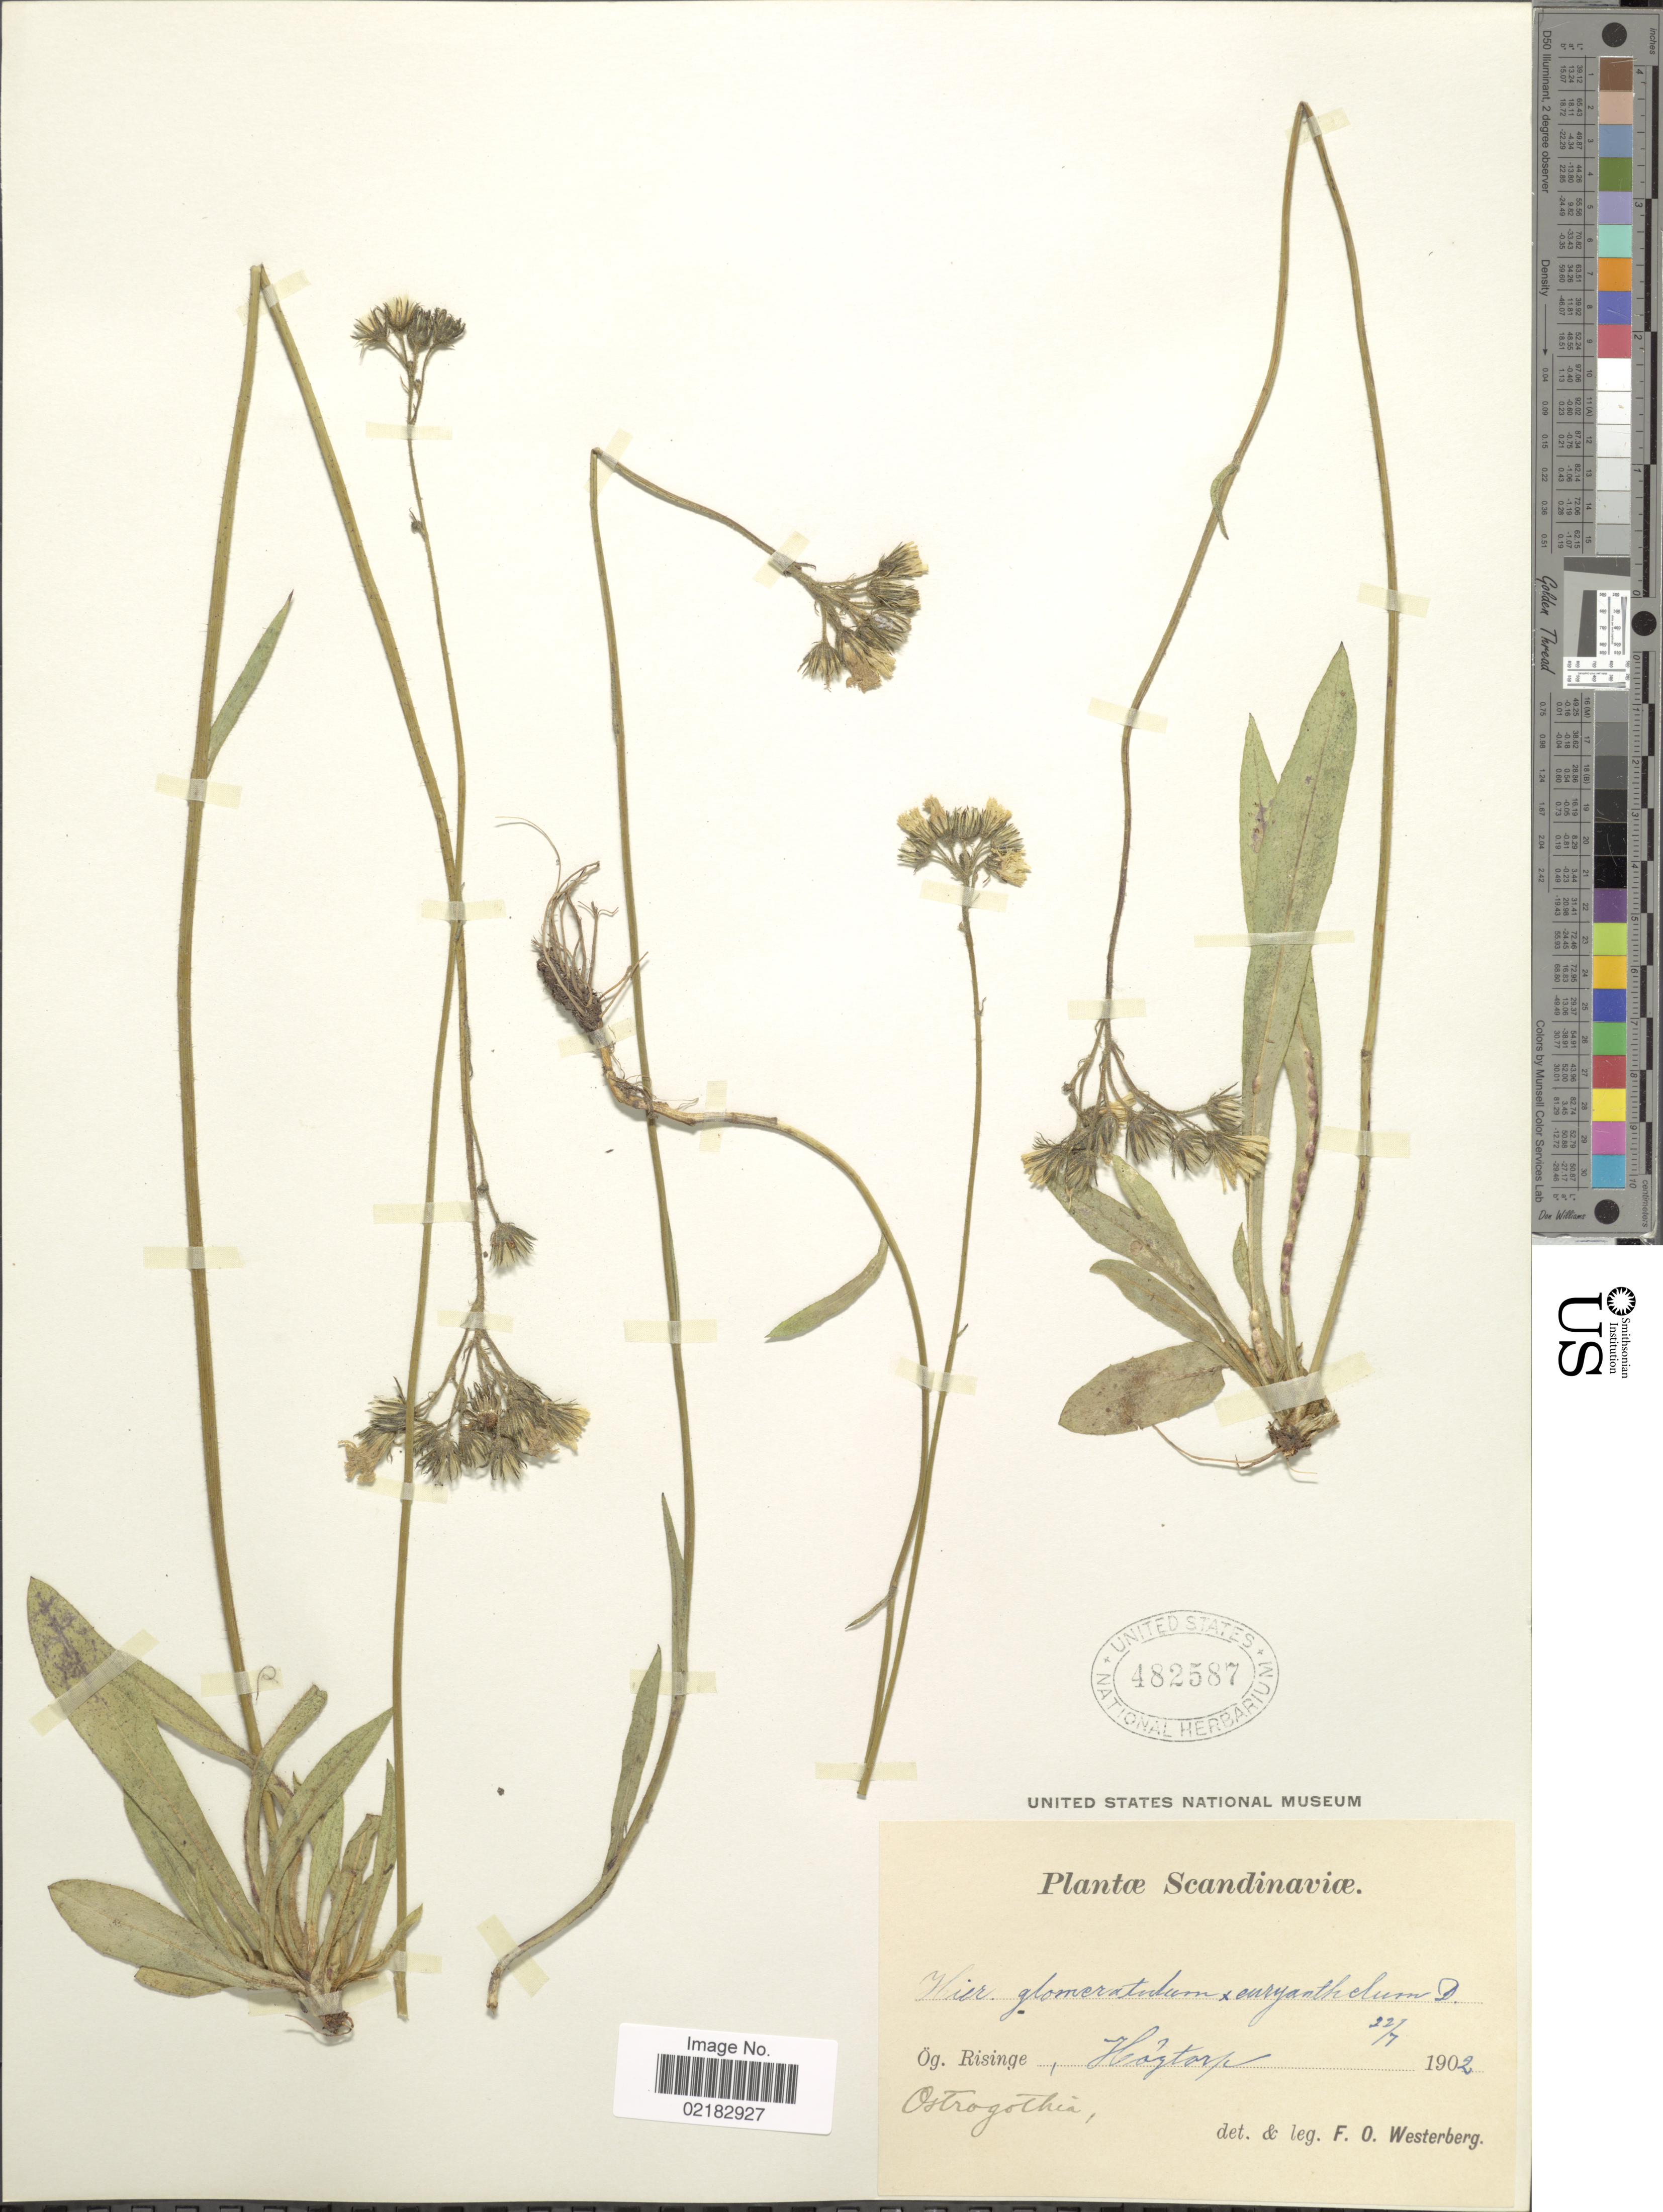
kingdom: Plantae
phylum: Tracheophyta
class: Magnoliopsida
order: Asterales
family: Asteraceae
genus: Pilosella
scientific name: Pilosella glomerata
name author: (Froel.) Fr.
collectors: F. Westerberg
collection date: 1902-07-22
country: Sweden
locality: Scandinavia, Ostrogothia, Risinge, Hogtorp.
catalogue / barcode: US 482587